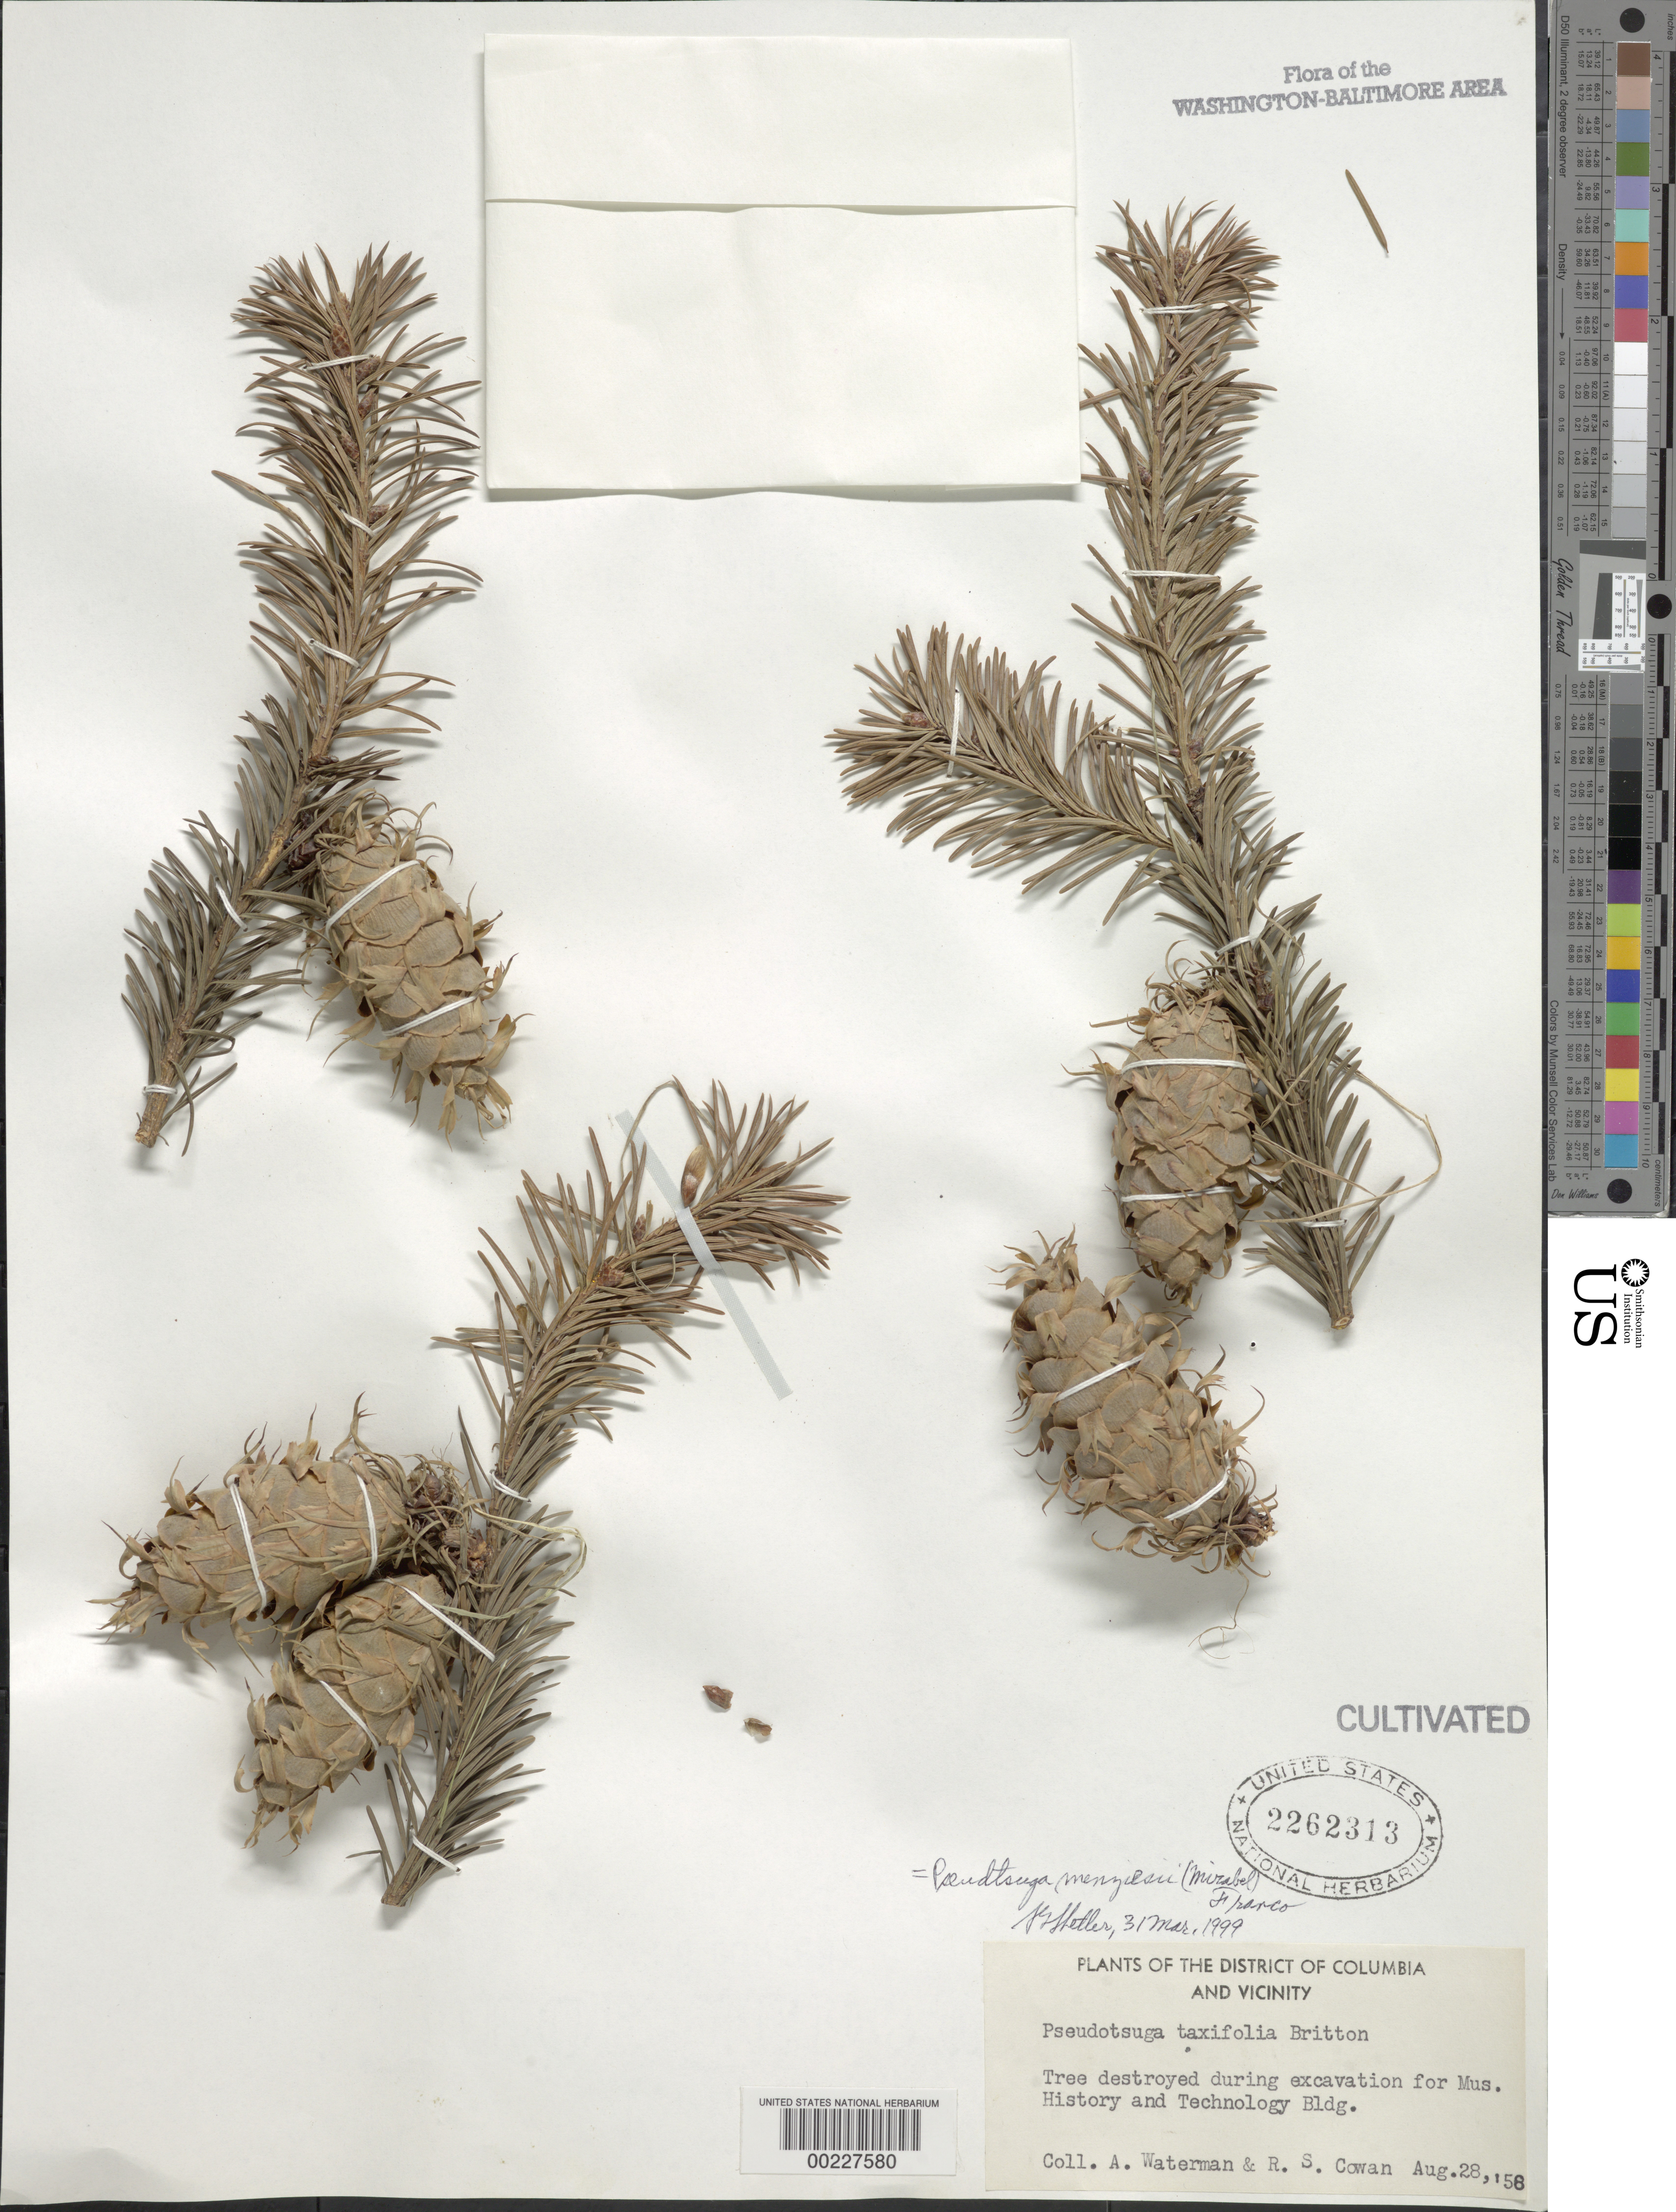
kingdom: Plantae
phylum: Tracheophyta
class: Pinopsida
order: Pinales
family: Pinaceae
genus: Pseudotsuga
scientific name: Pseudotsuga menziesii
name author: (Mirb.) Franco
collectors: A. Waterman & R. S. Cowan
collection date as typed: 28 Aug 1958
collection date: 1958-08-28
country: United States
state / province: District of Columbia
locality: Site of Museum of History and Technology (American History)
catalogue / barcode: US 2262313